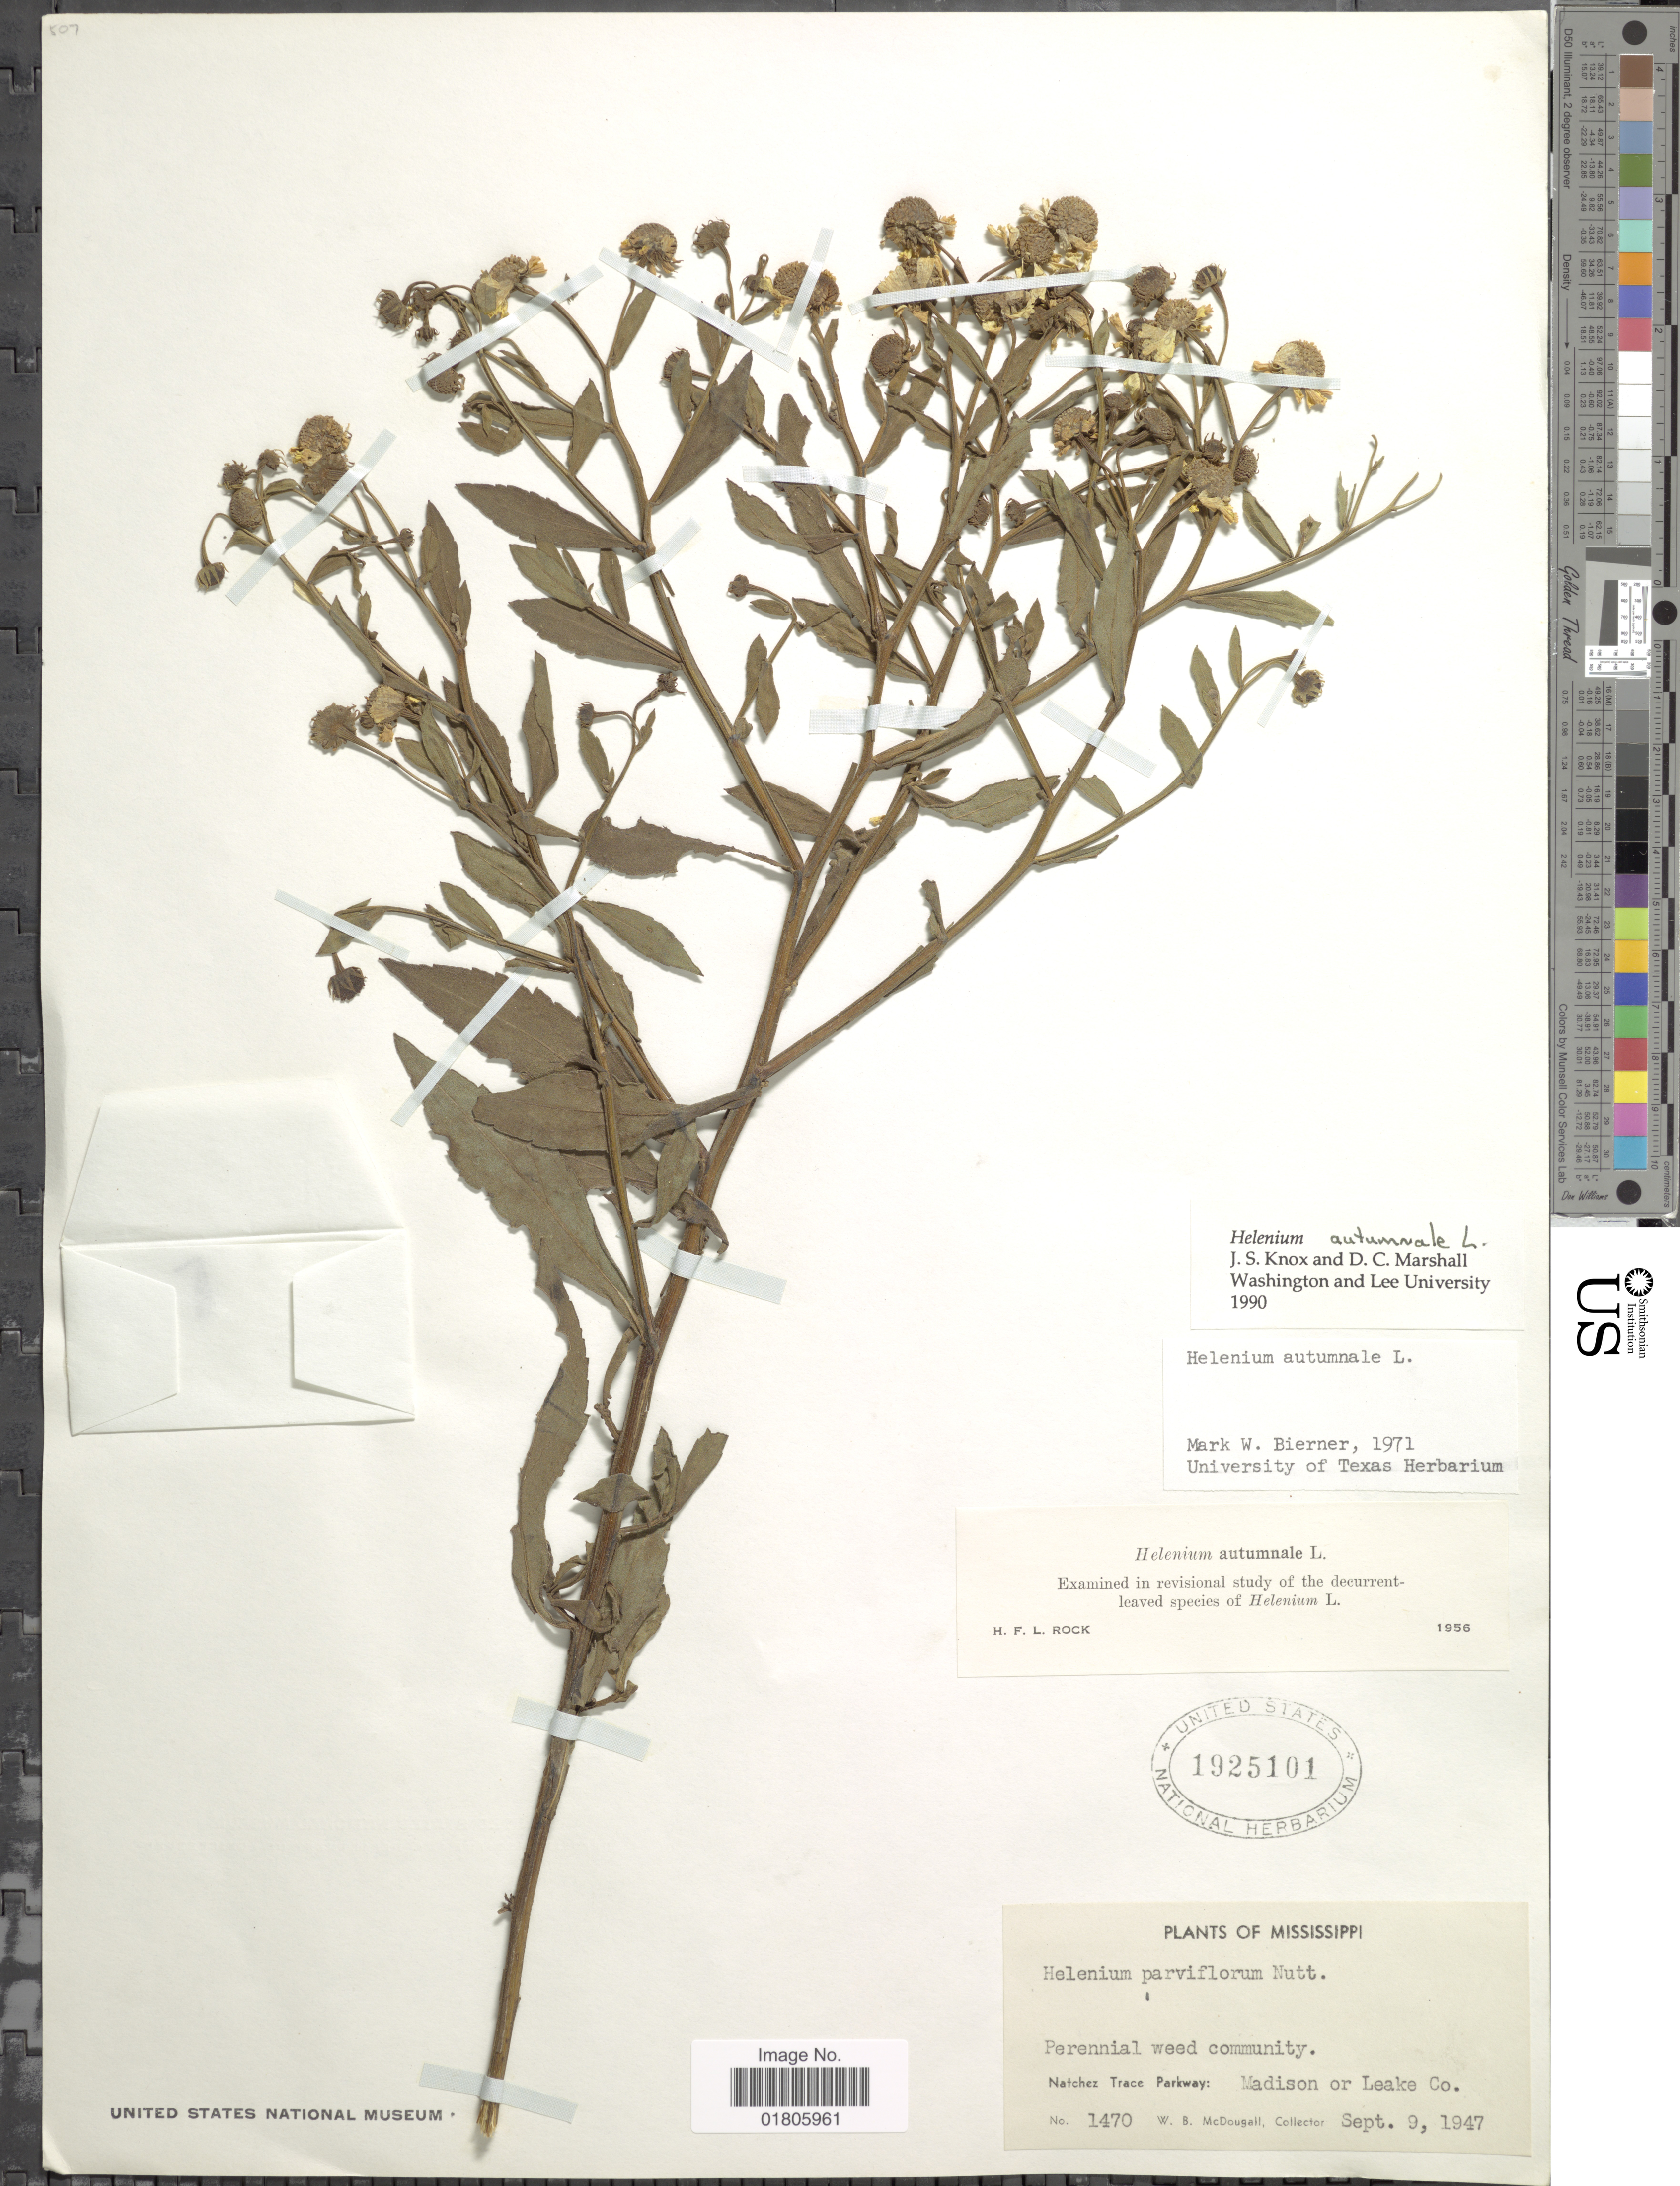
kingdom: Plantae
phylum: Tracheophyta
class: Magnoliopsida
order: Asterales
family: Asteraceae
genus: Helenium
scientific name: Helenium autumnale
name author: L.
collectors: W. B. McDougall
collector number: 1470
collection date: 1947-09-09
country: United States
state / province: Mississippi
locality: Natchez Trace Parkway: Madison or Leake Co.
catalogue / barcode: US 1925101